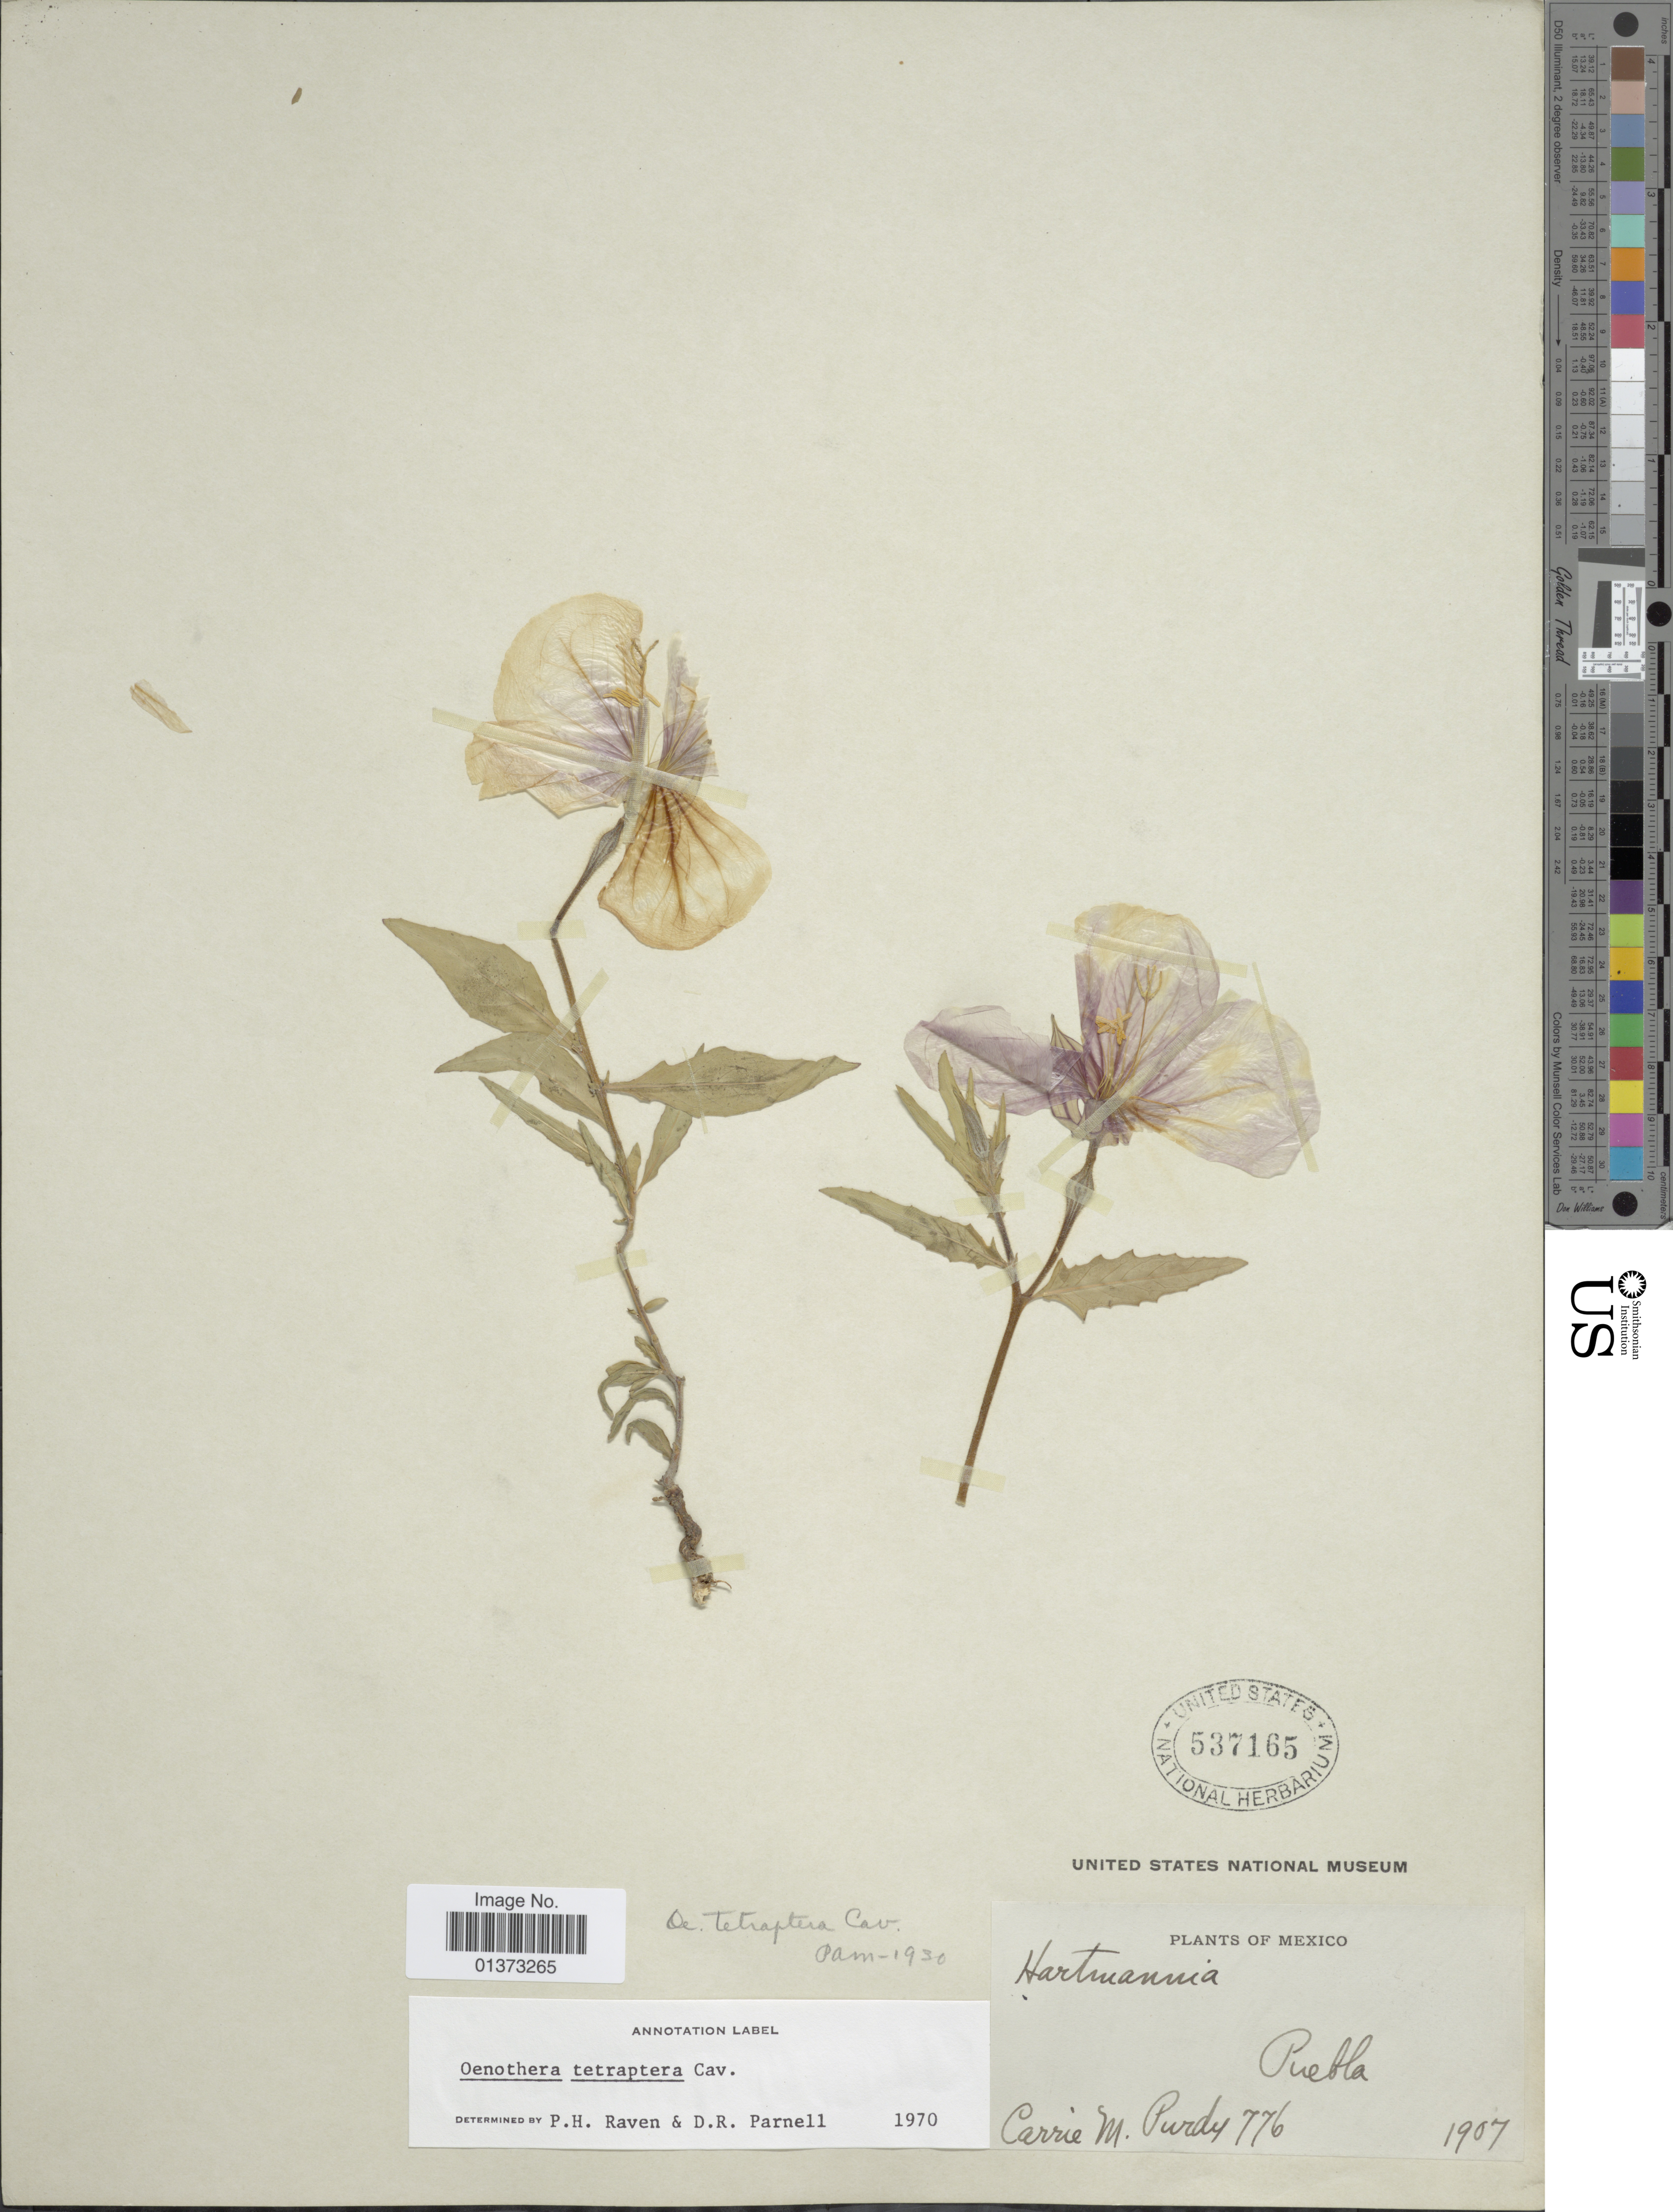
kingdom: Plantae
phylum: Tracheophyta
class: Magnoliopsida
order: Myrtales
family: Onagraceae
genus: Oenothera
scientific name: Oenothera tetraptera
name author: Cav.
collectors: C. M. Purdy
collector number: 776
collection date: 1907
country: Mexico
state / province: Puebla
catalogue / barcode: US 537165